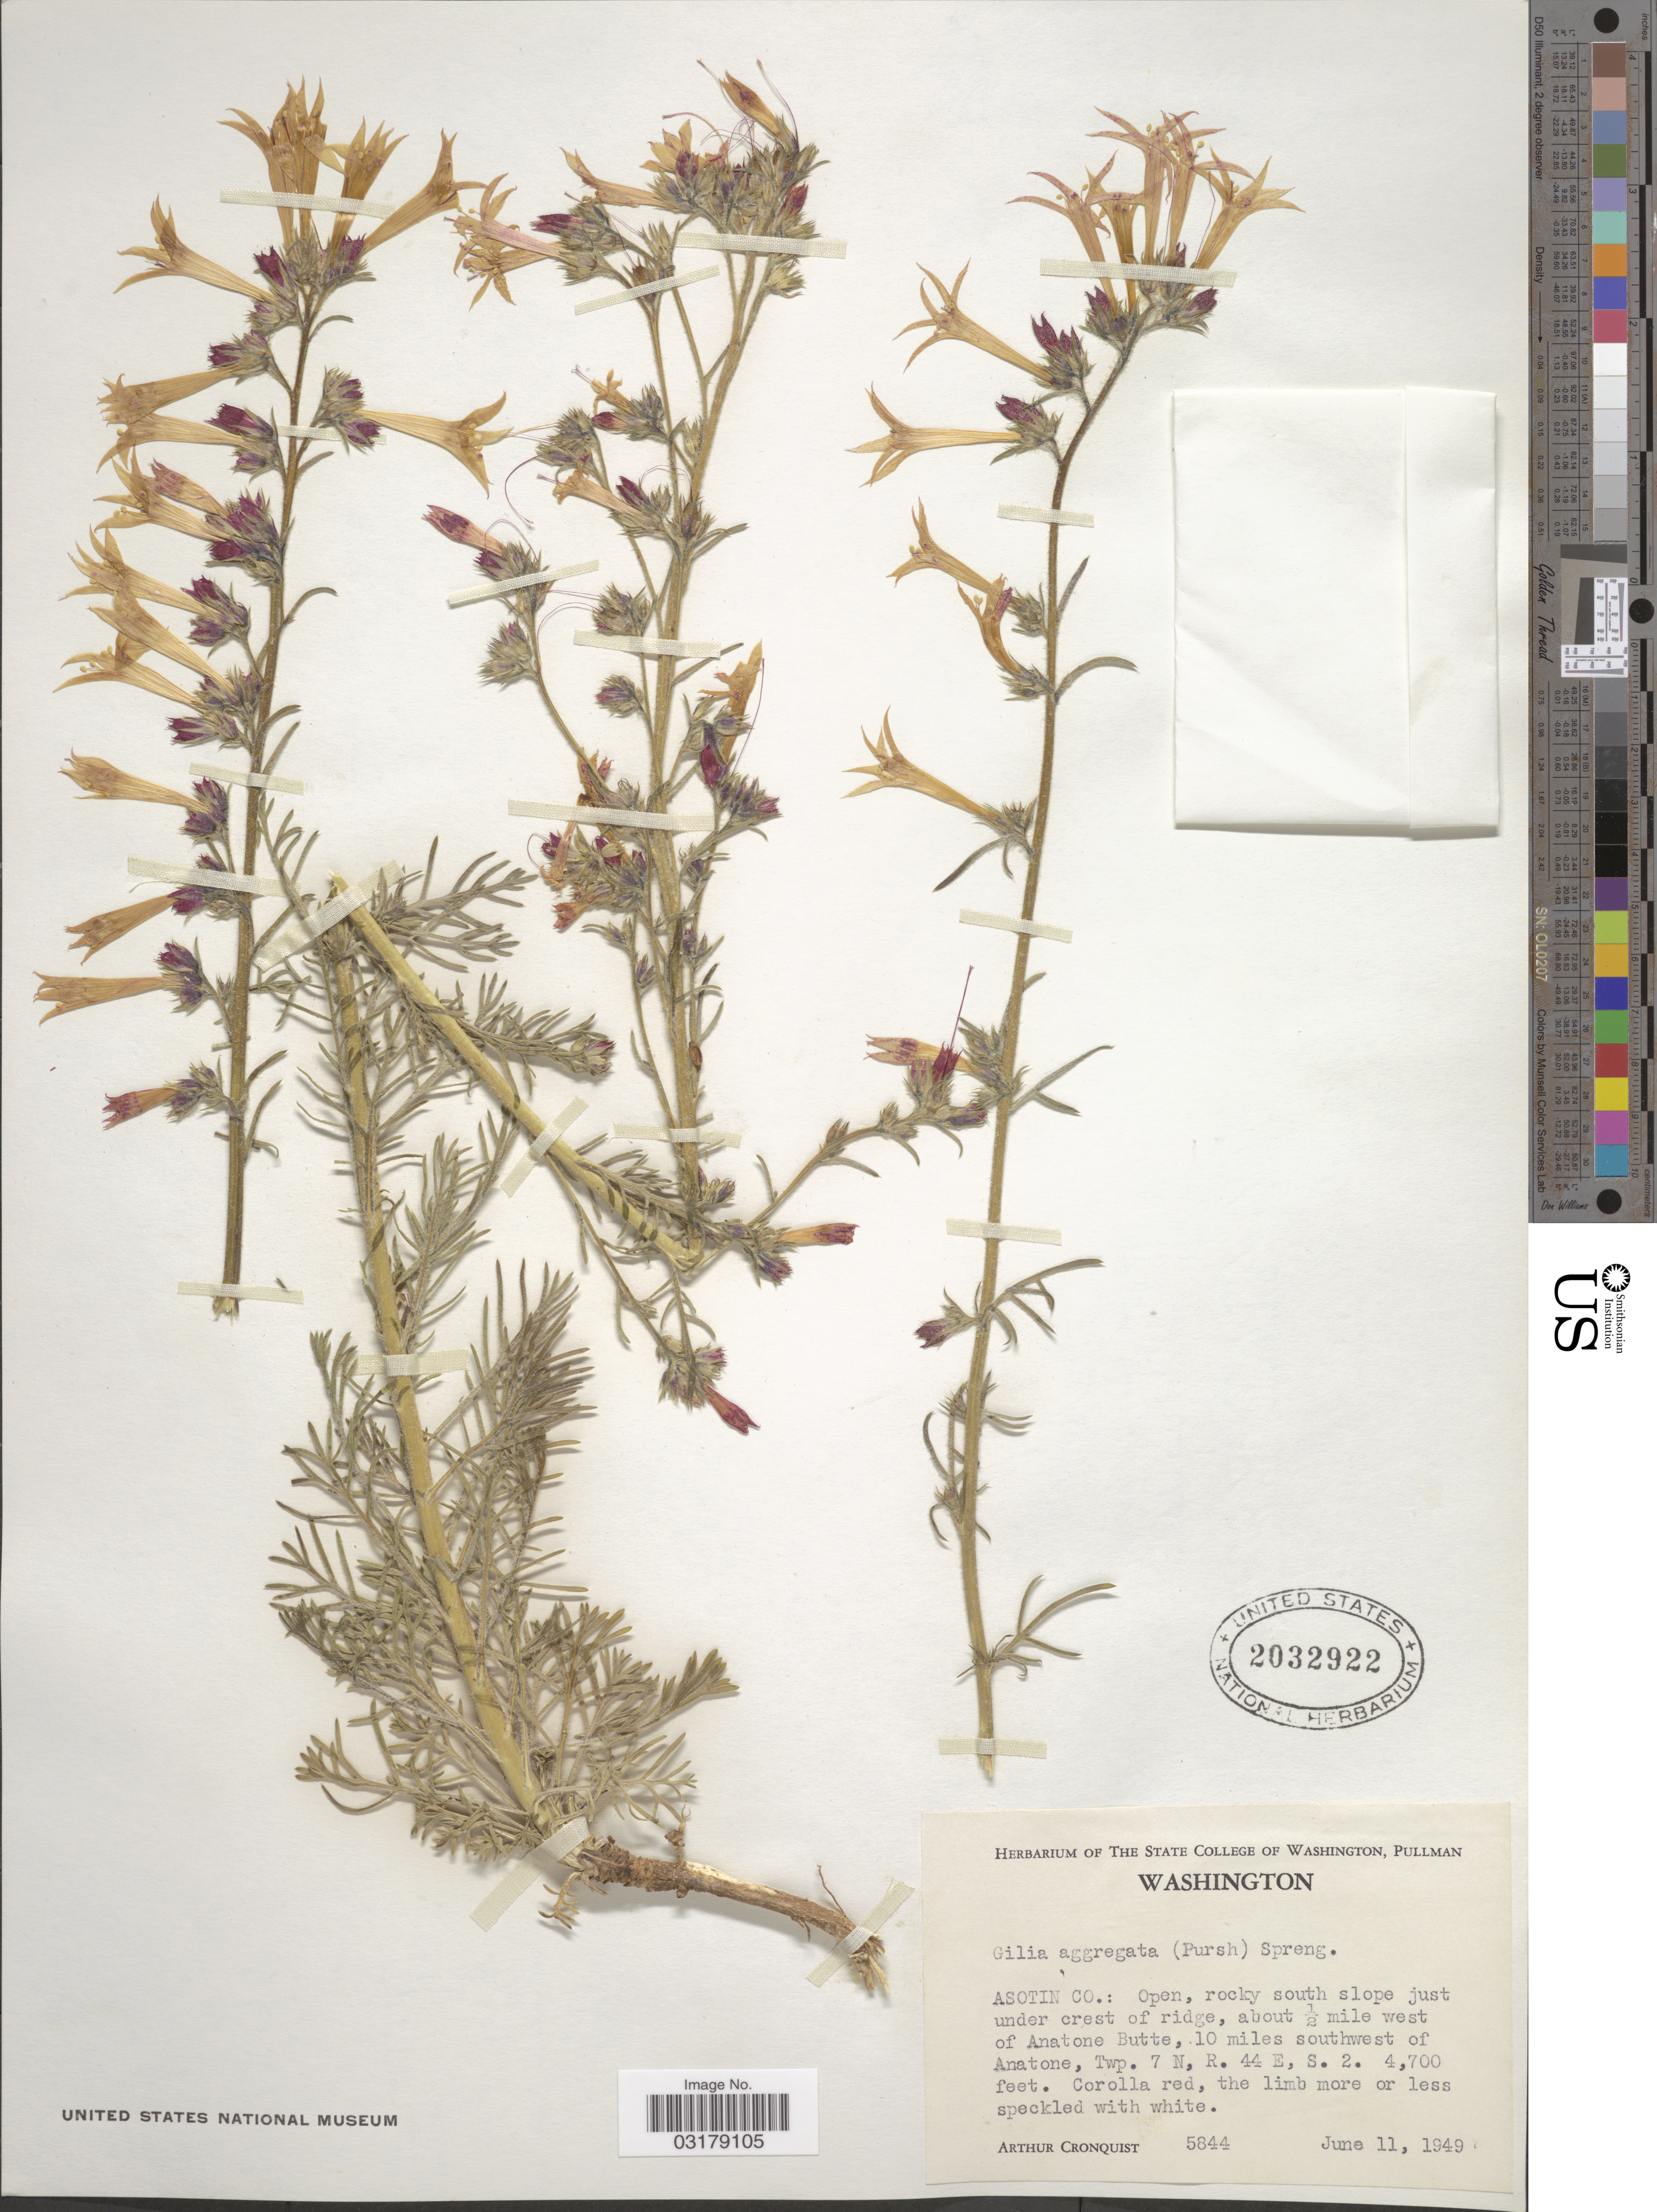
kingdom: Plantae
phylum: Tracheophyta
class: Magnoliopsida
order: Ericales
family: Polemoniaceae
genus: Ipomopsis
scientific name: Ipomopsis aggregata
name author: (Pursh) V.E. Grant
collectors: A. Cronquist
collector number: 5844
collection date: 1949-06-11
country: United States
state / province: Washington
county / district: Asotin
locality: ASOTIN CO.: Open, rocky south slope just under crest of ridge, about ½ mile west of Anatone Butte, 10 miles southwest of Anatone, Twp. 7 N, R. 44 E, S. 2.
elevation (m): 1433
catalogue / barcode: US 2032922